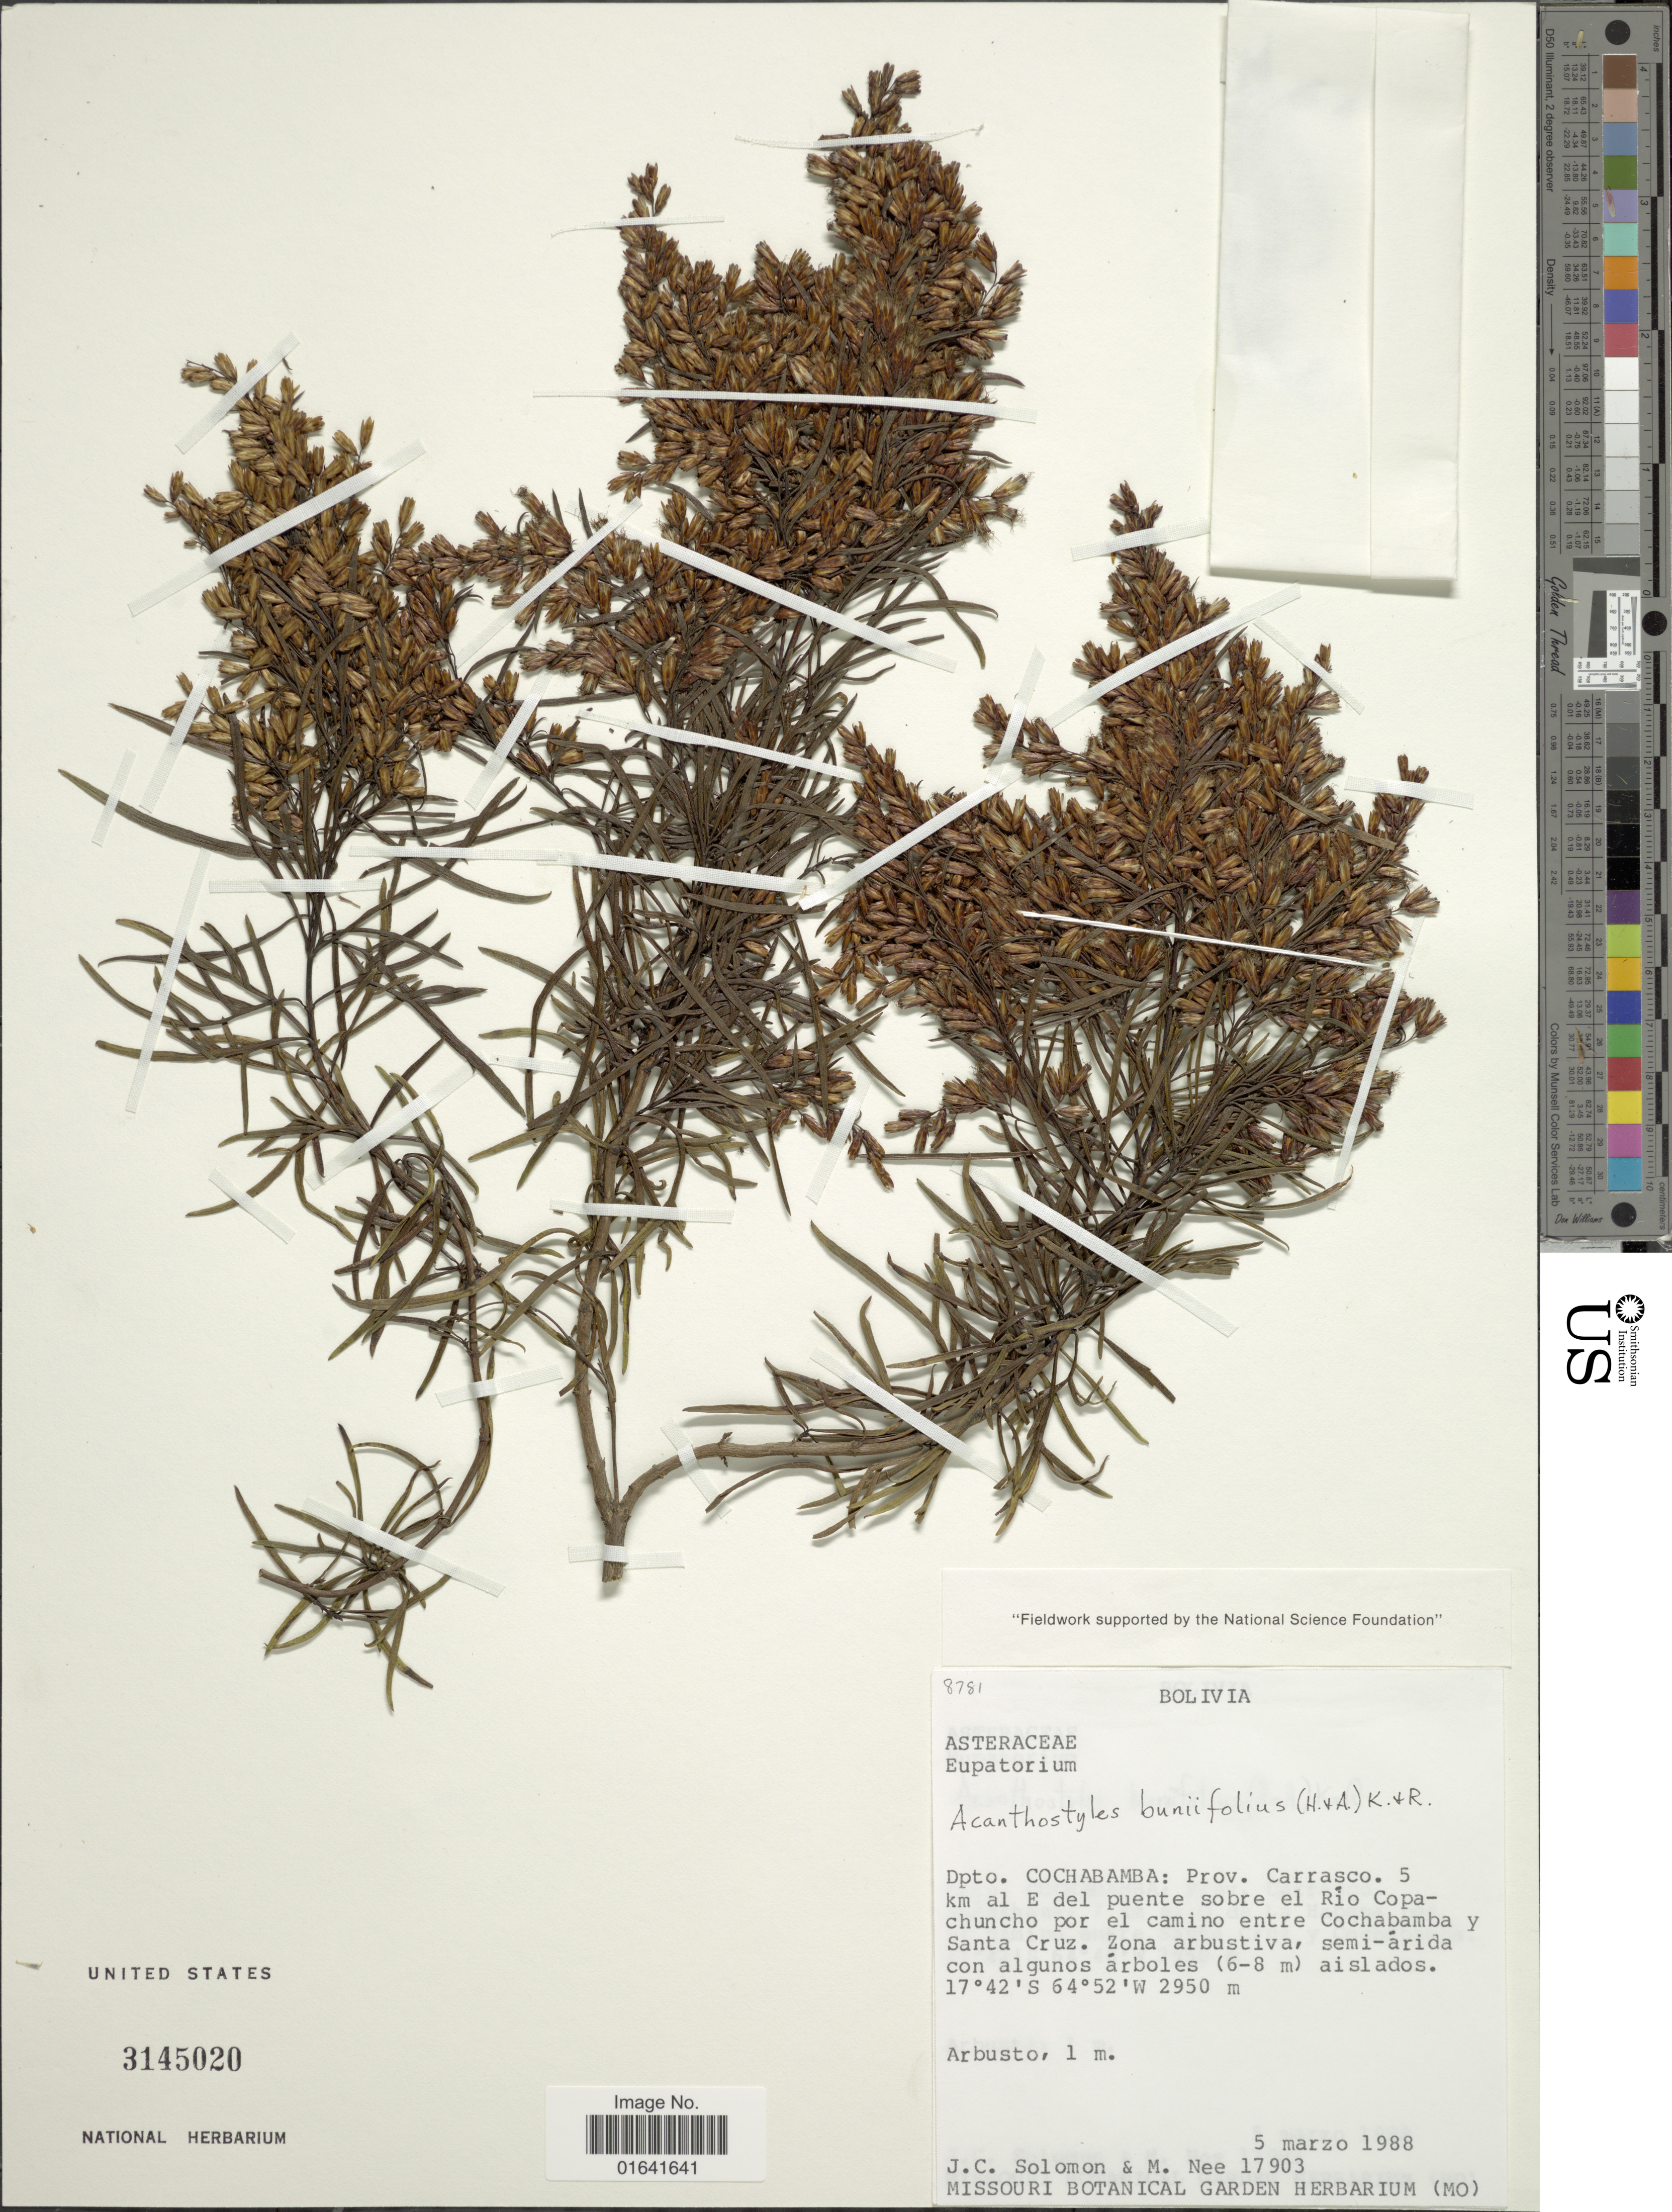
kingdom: Plantae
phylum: Tracheophyta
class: Magnoliopsida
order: Asterales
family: Asteraceae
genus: Acanthostyles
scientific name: Acanthostyles buniifolius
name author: (Hook. & Arn.) R.M. King & H. Rob.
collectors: J. C. Solomon & M. Nee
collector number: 17903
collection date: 1988-03-05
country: Bolivia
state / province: Cochabamba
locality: Dpto. Cochabamba: prov. Carrasco. 5 km al E del puente sobre el Río Copachuncho por el camino entre Cochabamba y Santa Cruz. Zona arbistiva, semi-árida con algunos árnoles (6-8 m) aislados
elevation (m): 2950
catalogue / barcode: US 3145020